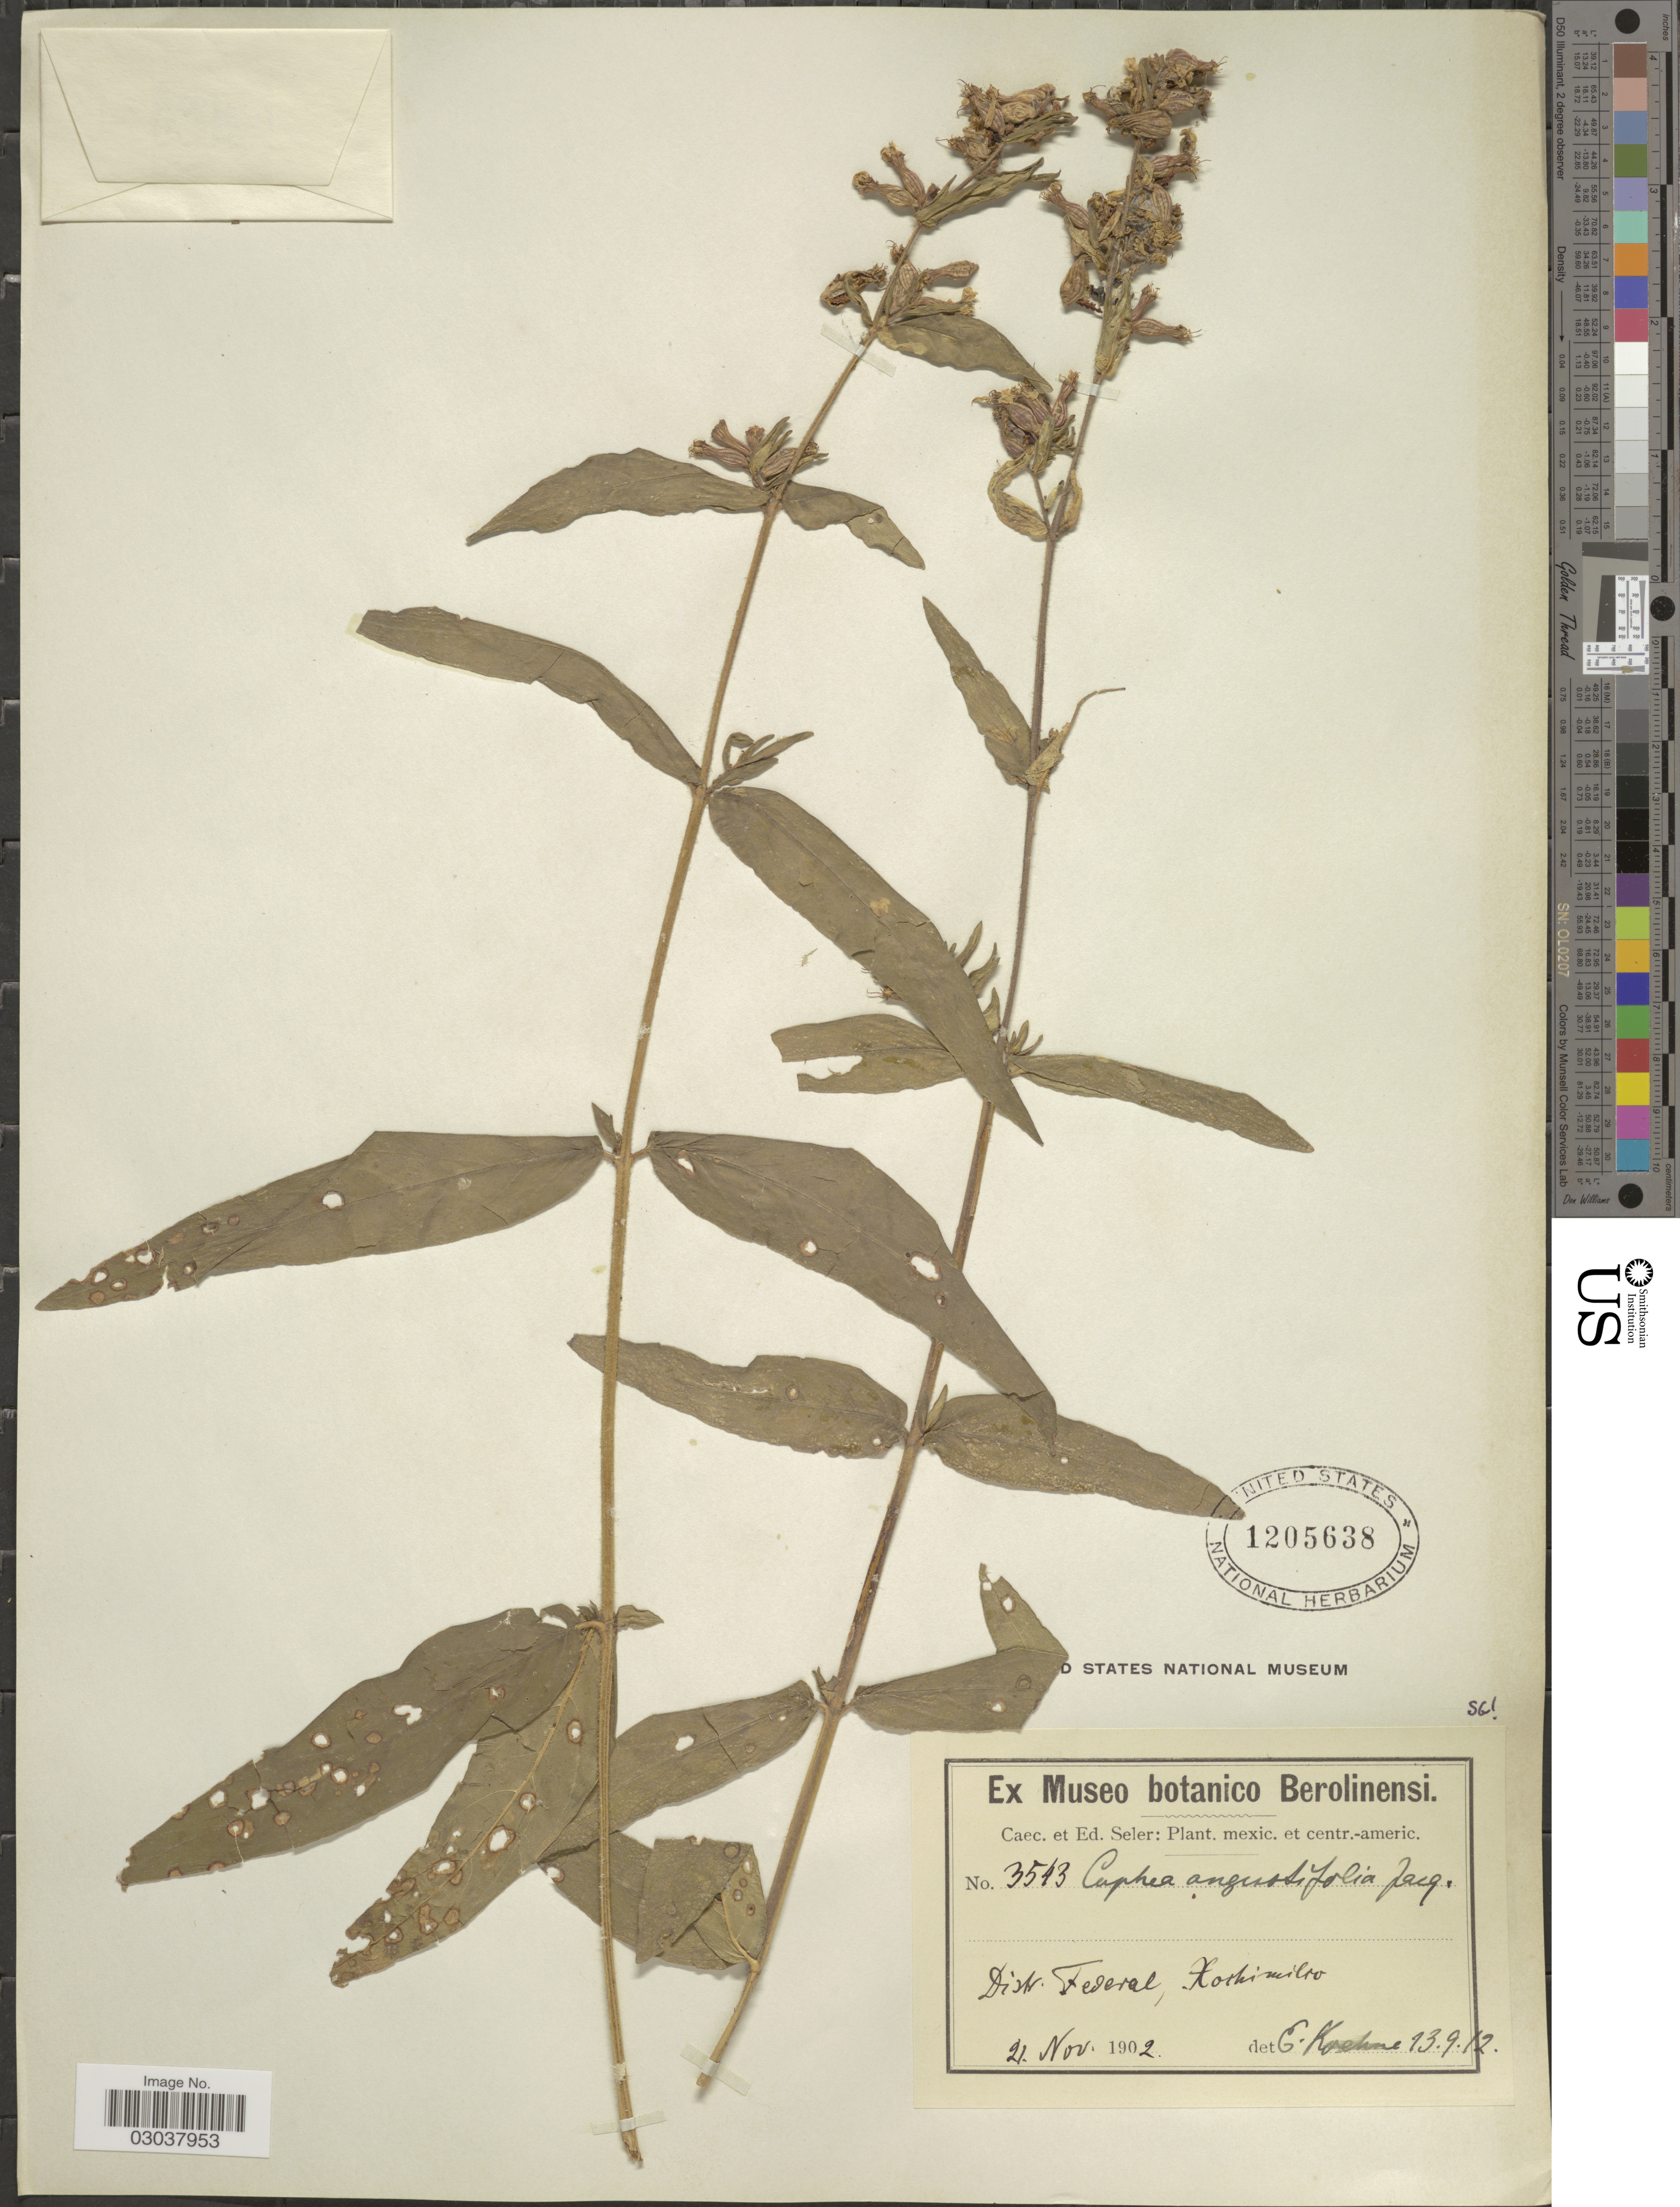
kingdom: Plantae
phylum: Tracheophyta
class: Magnoliopsida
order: Myrtales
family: Lythraceae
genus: Cuphea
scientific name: Cuphea angustifolia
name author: Jacq. ex Koehne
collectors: C. Seler & E. G. Seler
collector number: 3543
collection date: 1902-11-21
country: Mexico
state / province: Distrito Federal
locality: Distr. Federal, Xochimilco.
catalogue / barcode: US 1205638